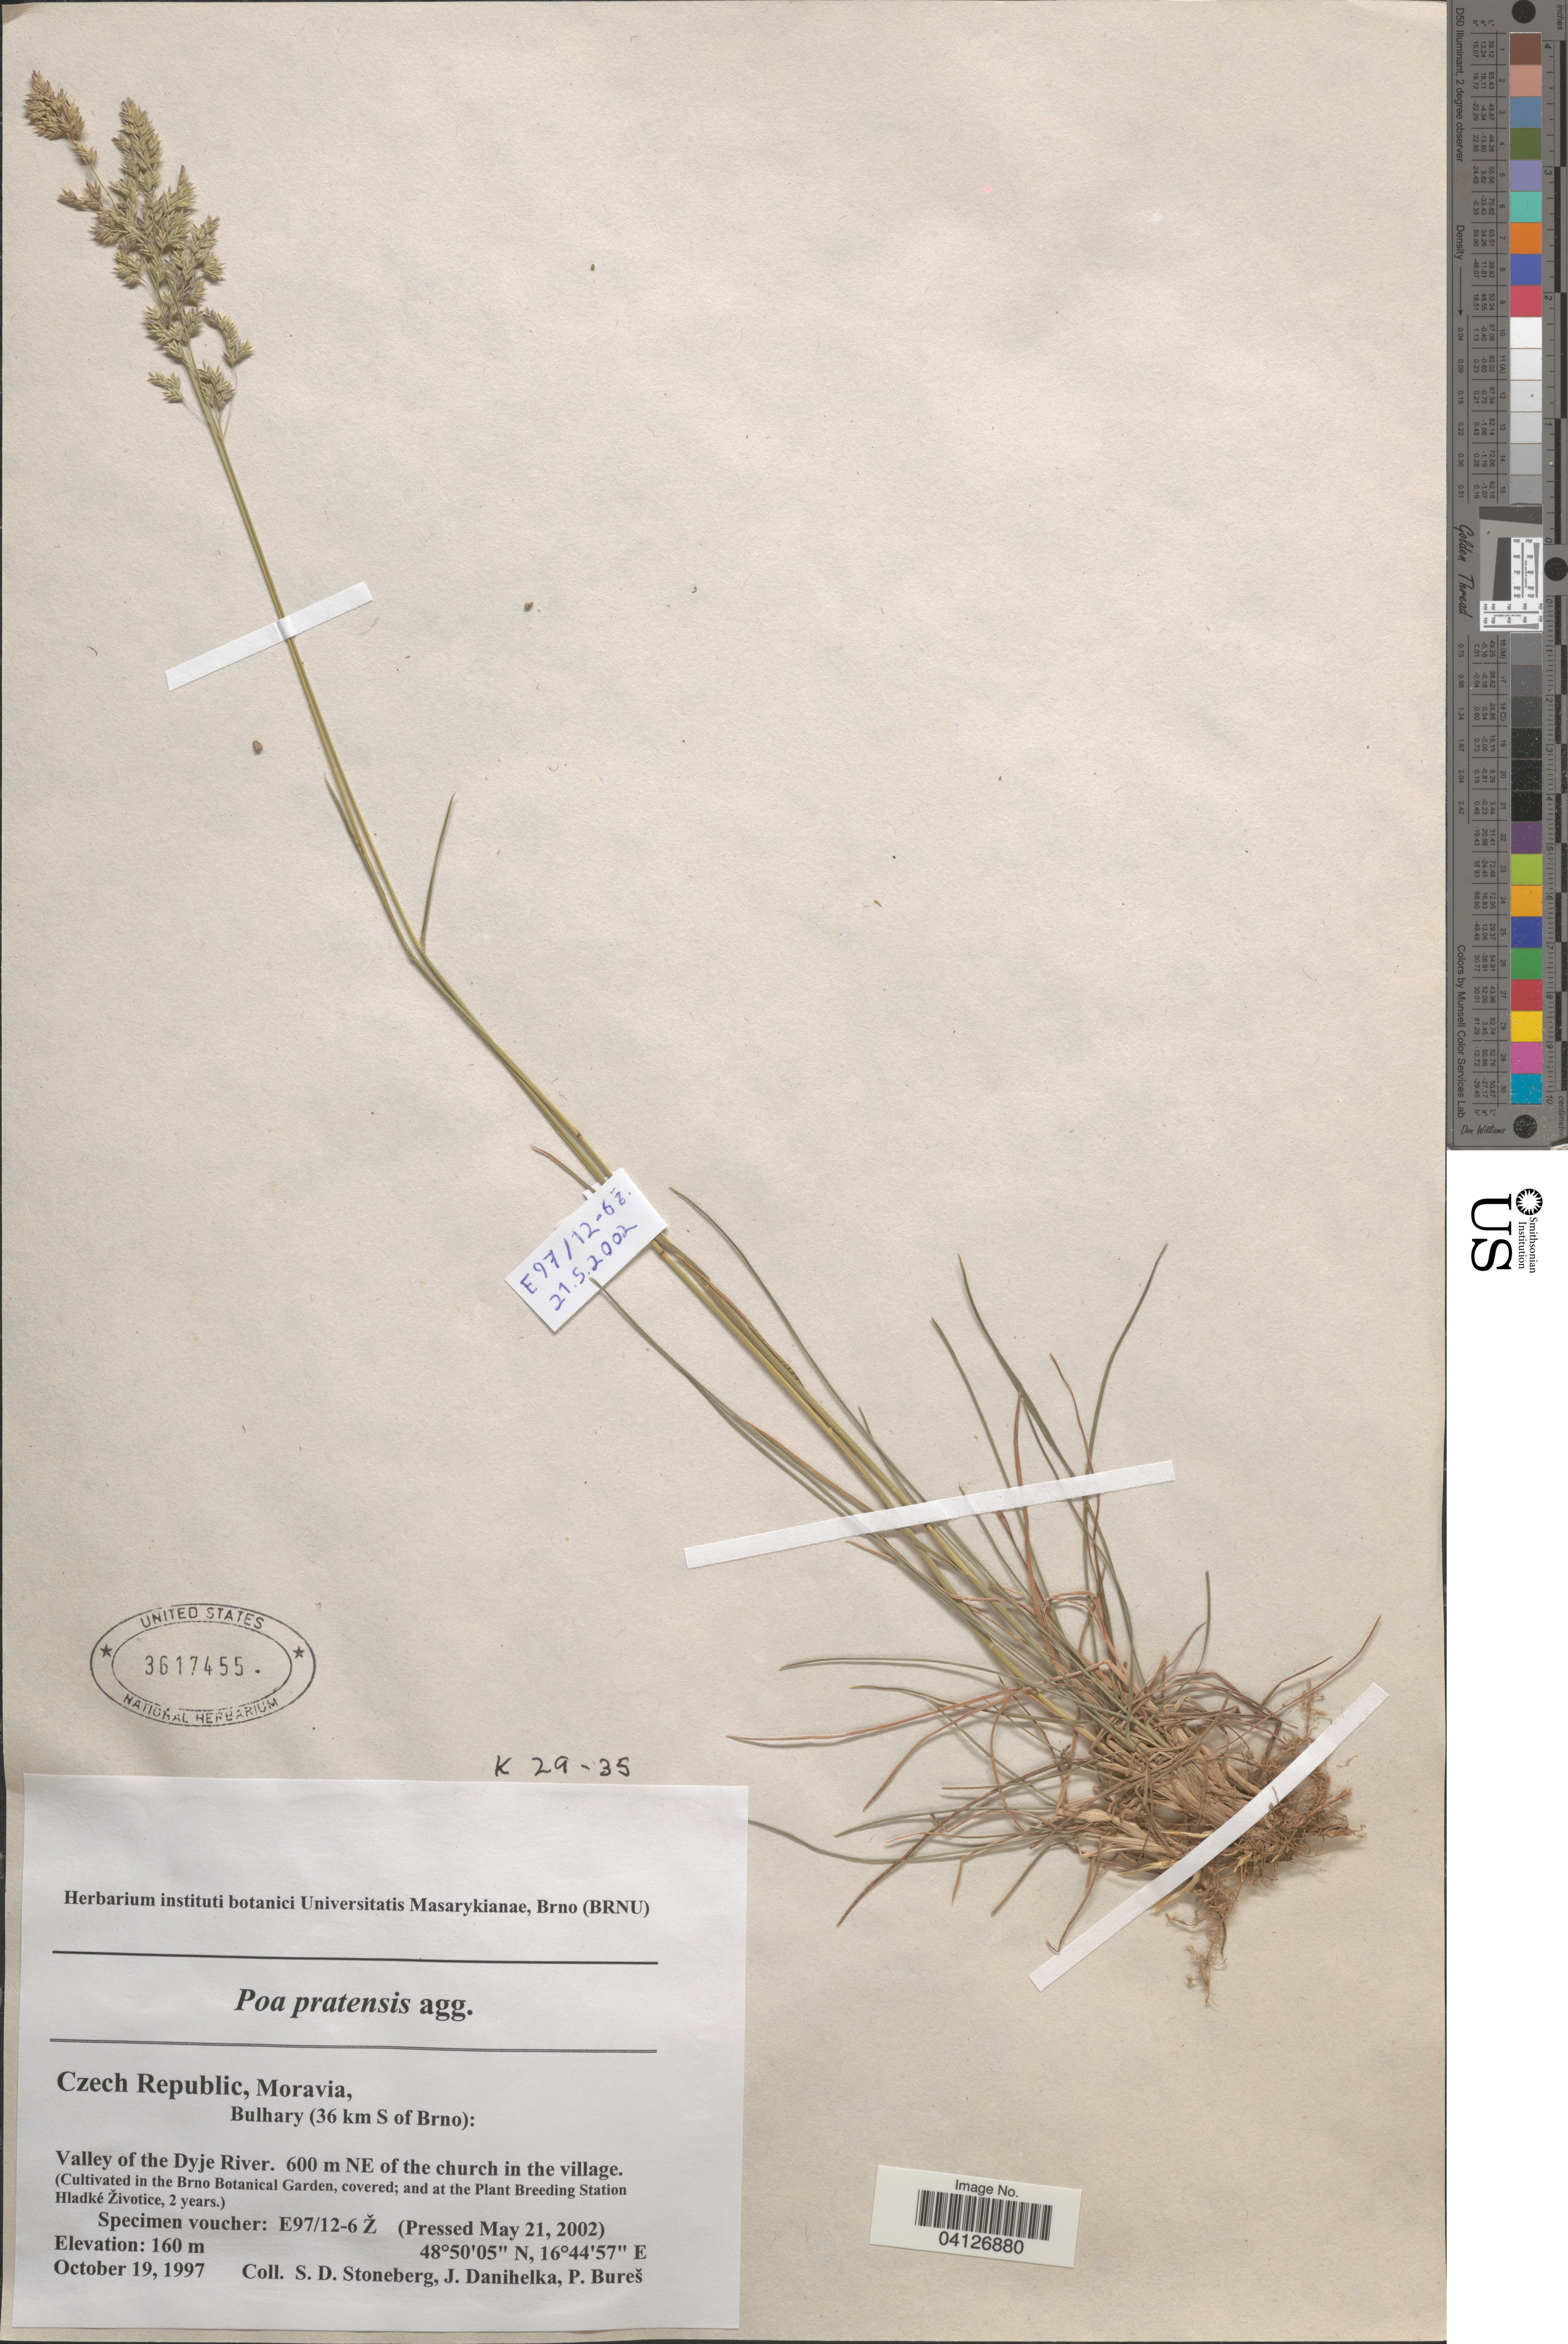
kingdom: Plantae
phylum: Tracheophyta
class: Liliopsida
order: Poales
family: Poaceae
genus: Poa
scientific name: Poa pratensis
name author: L.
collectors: Ex herb. instituti botanici Universitatis Masarykianae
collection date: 2002-05-21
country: Czechia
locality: In the Brno Botanical Garden, covered; and at the Plant Breeding Station Hladké Životice, 2 years.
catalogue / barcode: US 3617455